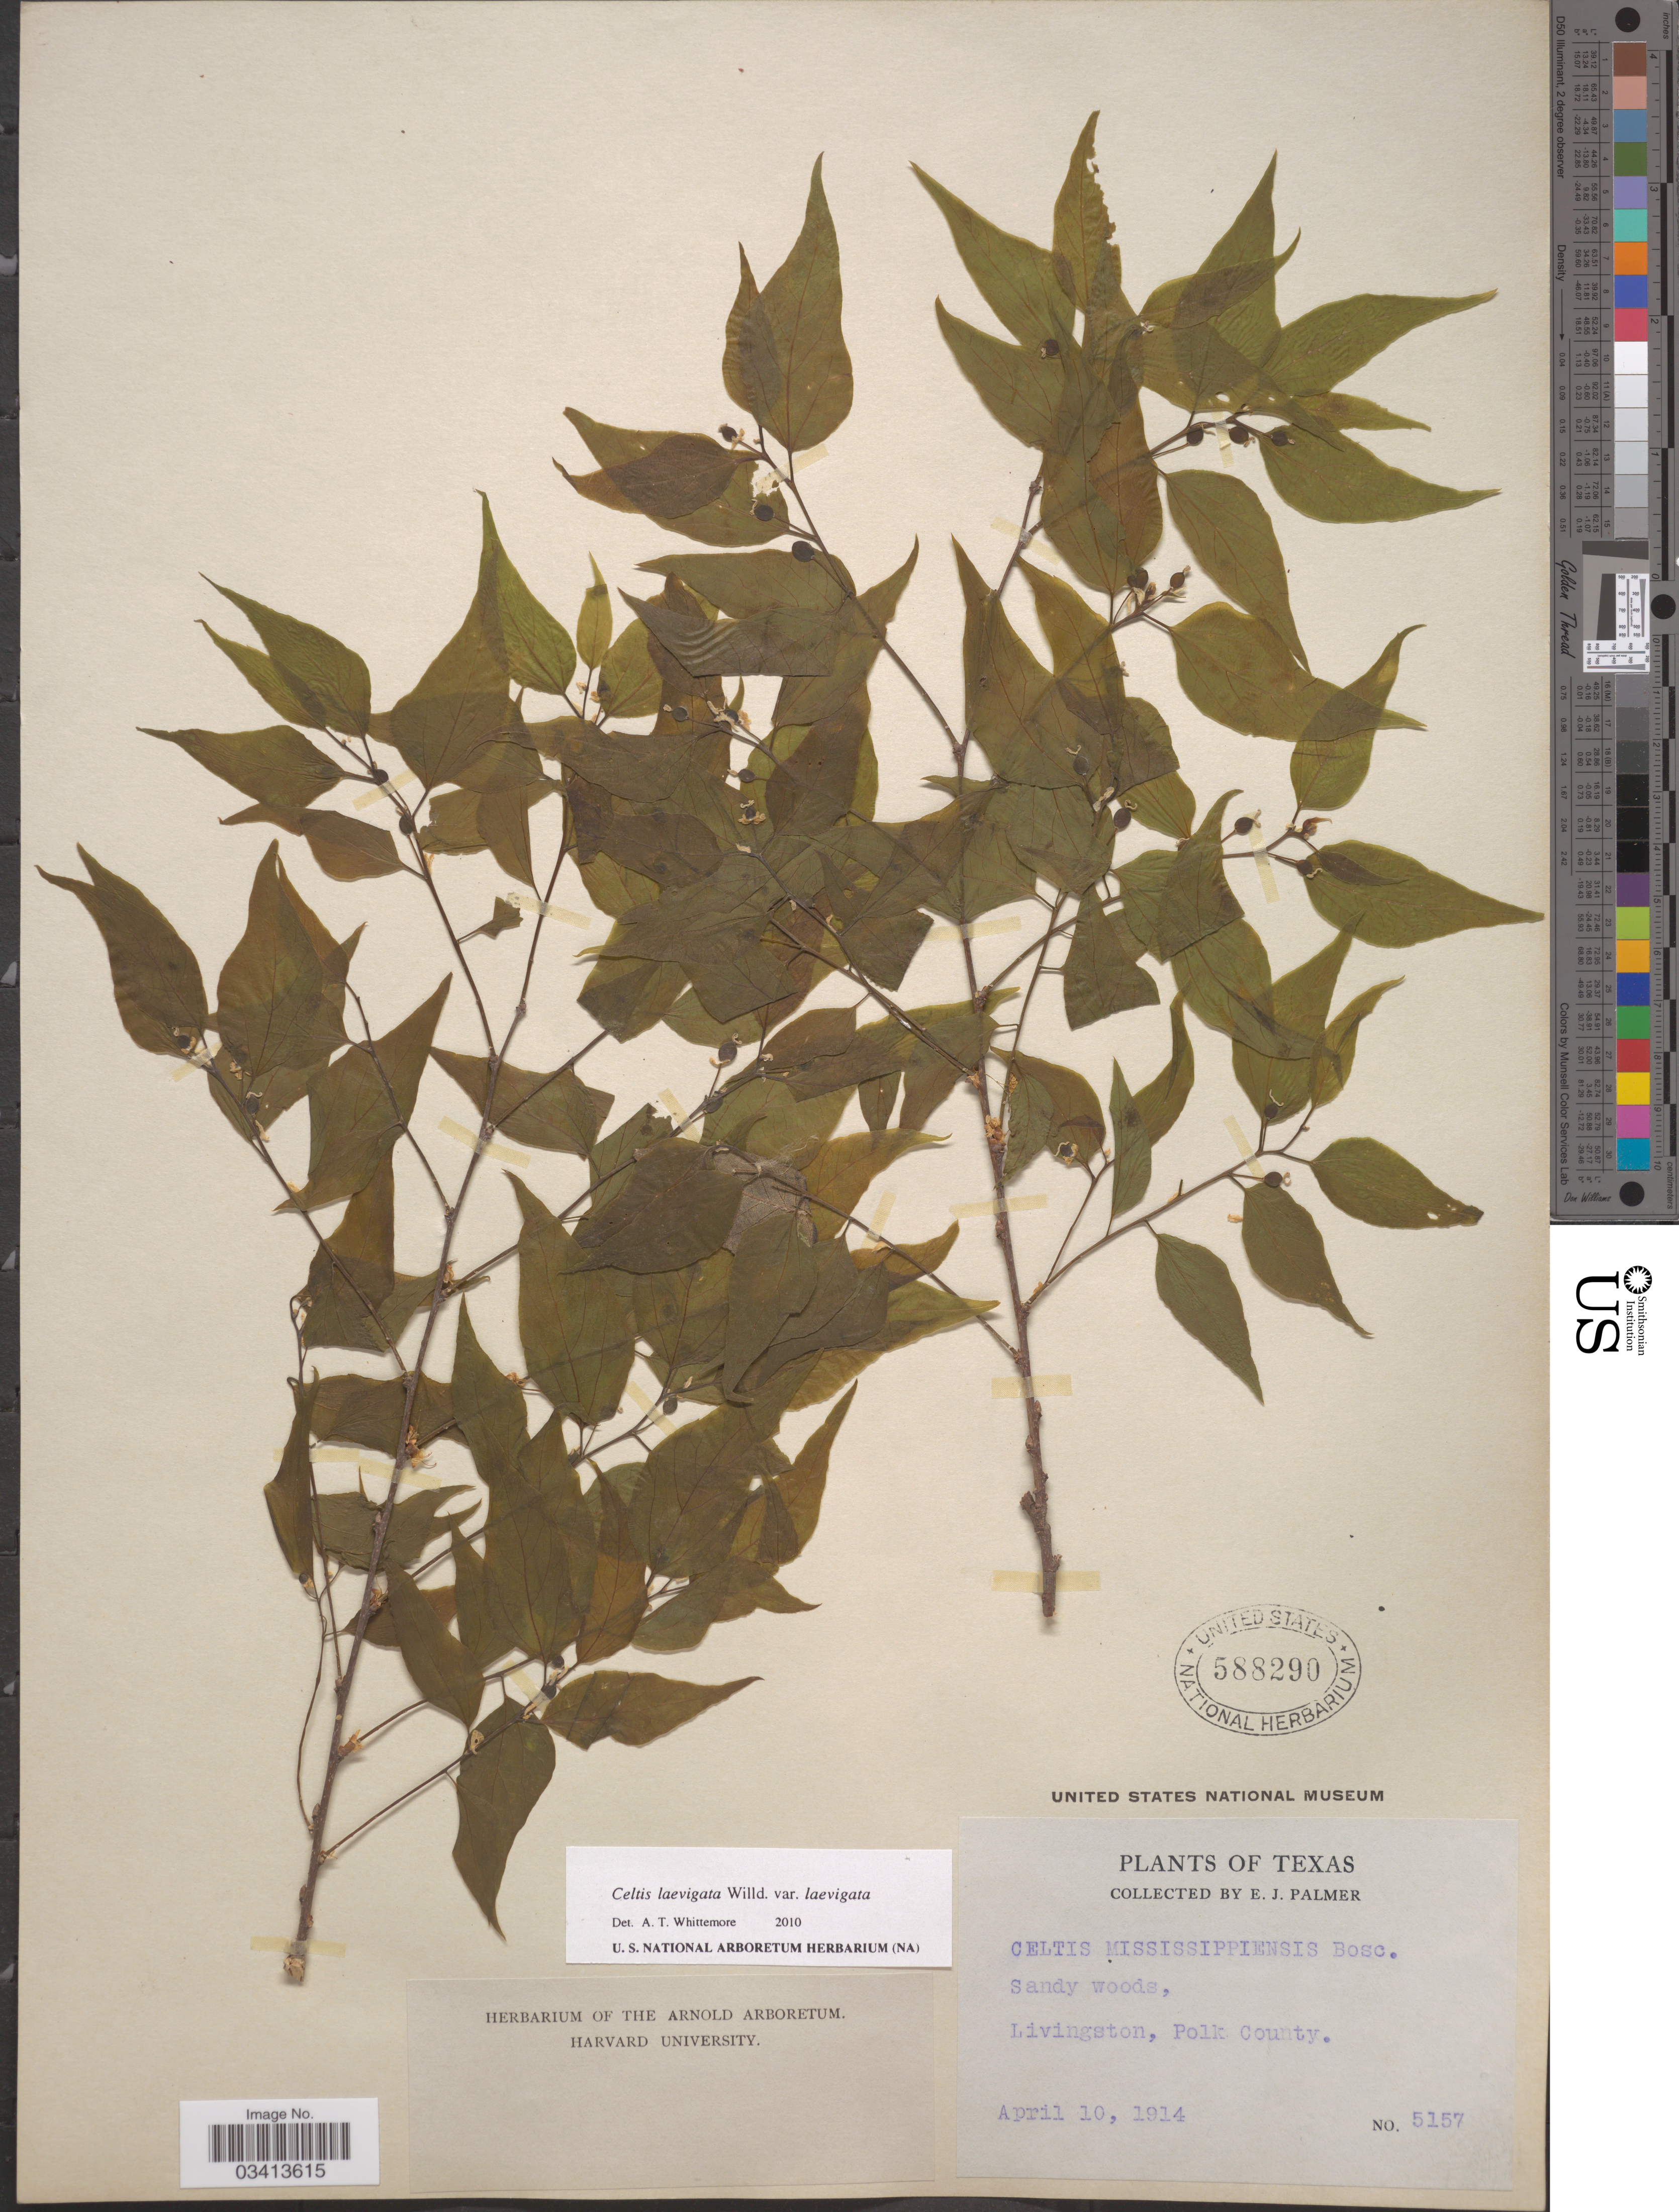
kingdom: Plantae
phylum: Tracheophyta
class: Magnoliopsida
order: Rosales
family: Cannabaceae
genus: Celtis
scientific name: Celtis laevigata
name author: Willd.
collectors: E. J. Palmer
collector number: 5157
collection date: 1914-04-10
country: United States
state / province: Texas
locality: Livingston, Polk County.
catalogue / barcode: US 588290